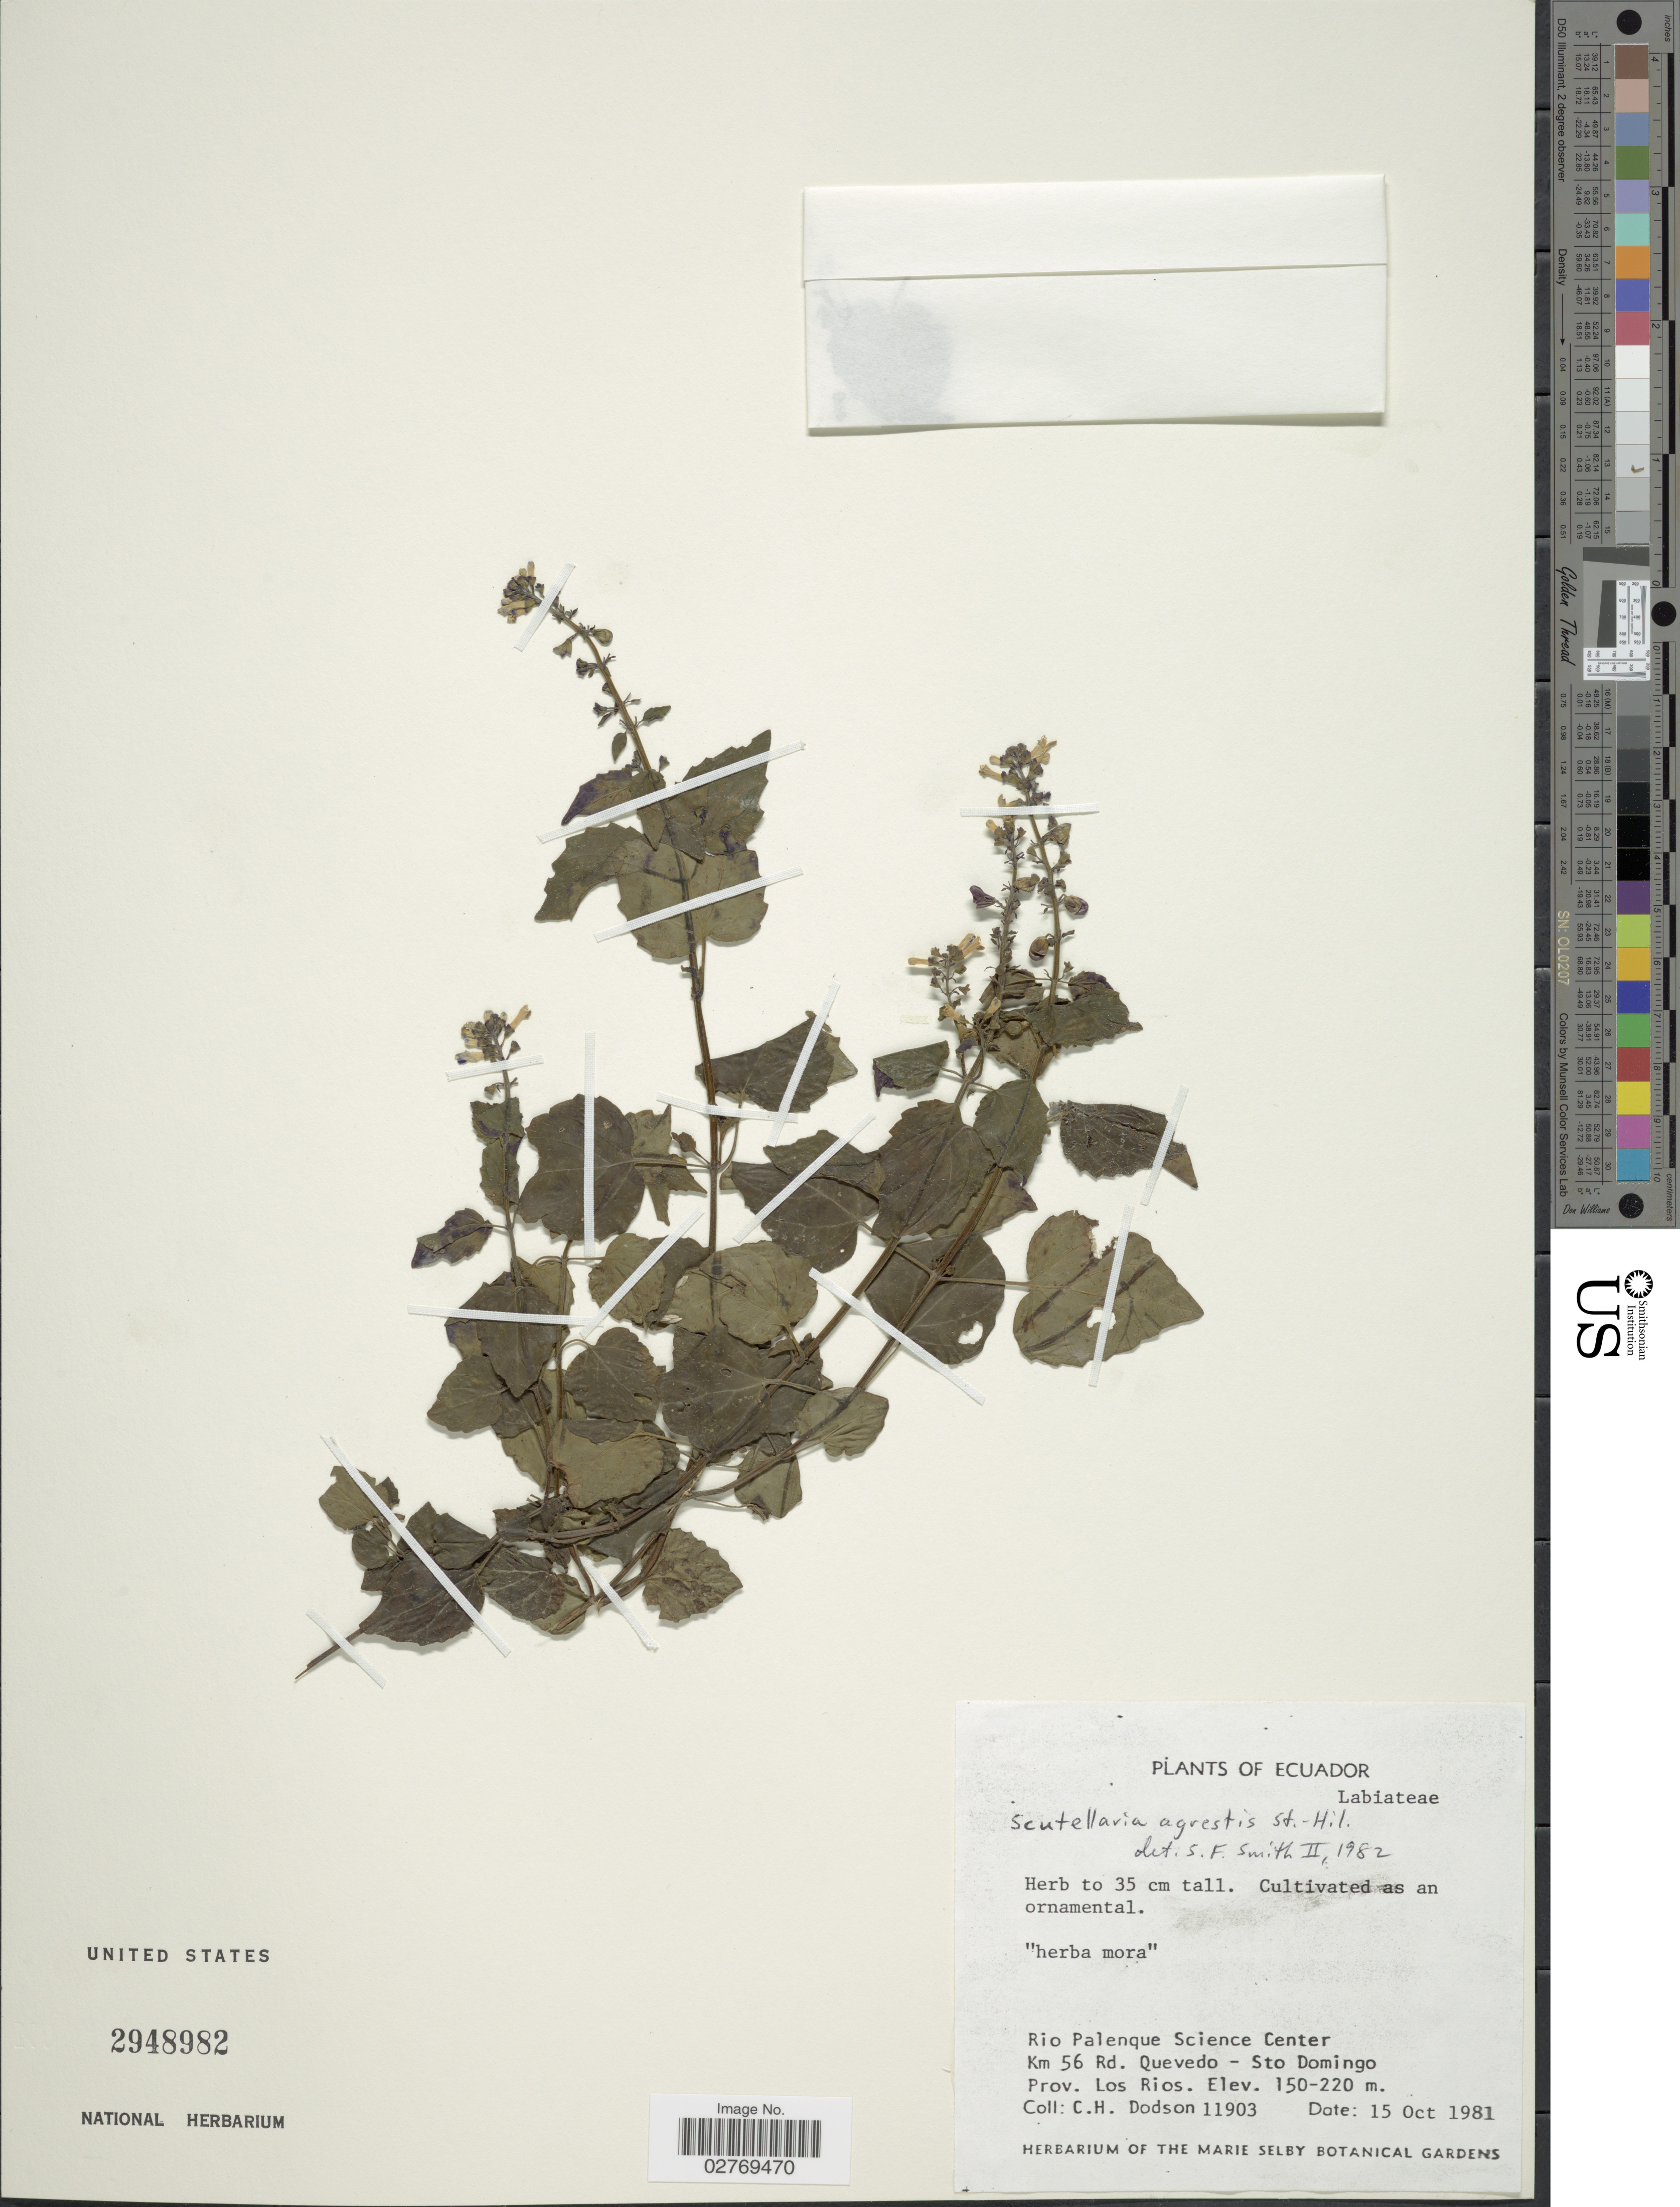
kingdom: Plantae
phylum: Tracheophyta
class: Magnoliopsida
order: Lamiales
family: Lamiaceae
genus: Scutellaria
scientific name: Scutellaria agrestis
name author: A. St.-Hil. ex Benth.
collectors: C. H. Dodson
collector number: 11903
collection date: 1981-10-15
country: Ecuador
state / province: Los Ríos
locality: Rio Palenque Science Center. Km 56 Rd. Quevedo-Sto Domingo.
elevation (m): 150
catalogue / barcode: US 2948982